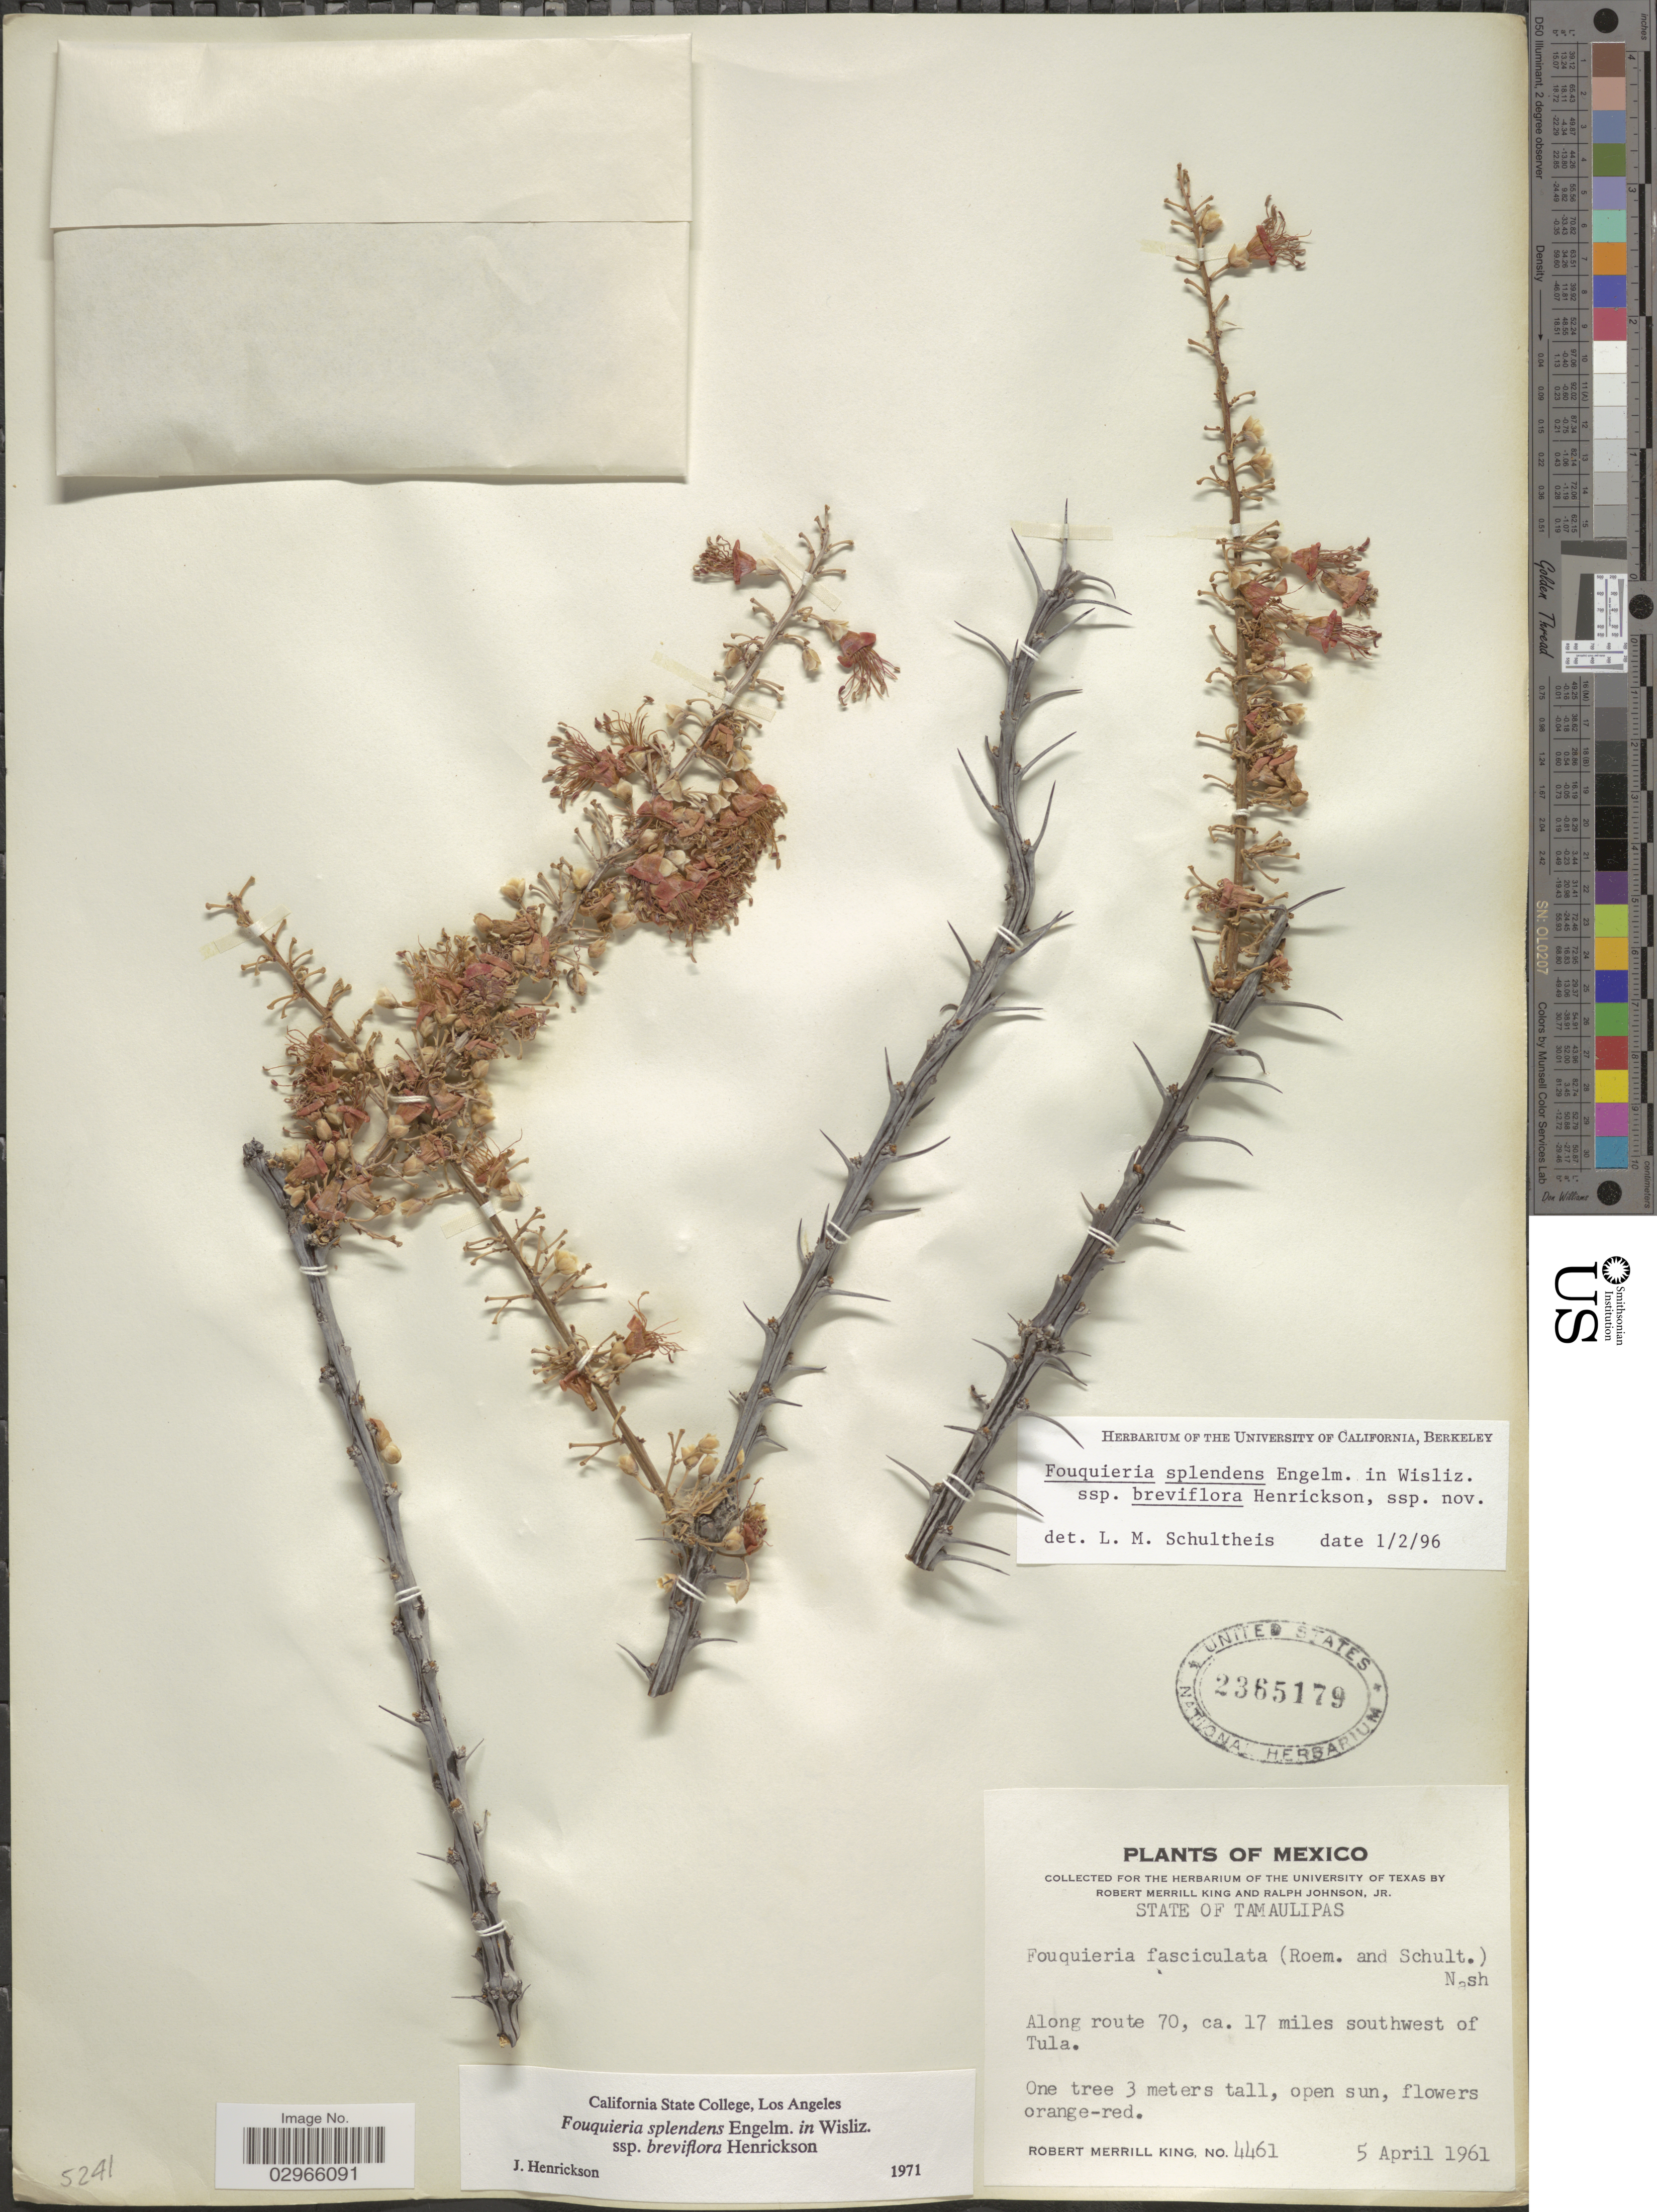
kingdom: Plantae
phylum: Tracheophyta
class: Magnoliopsida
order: Ericales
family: Fouquieriaceae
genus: Fouquieria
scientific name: Fouquieria splendens subsp. breviflora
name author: Henrickson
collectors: R. M. King & R. Johnson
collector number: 4461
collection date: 1961-04-05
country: Mexico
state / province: Tamaulipas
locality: Along route 70, ca. 17 miles southwest of Tula.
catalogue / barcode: US 2365179